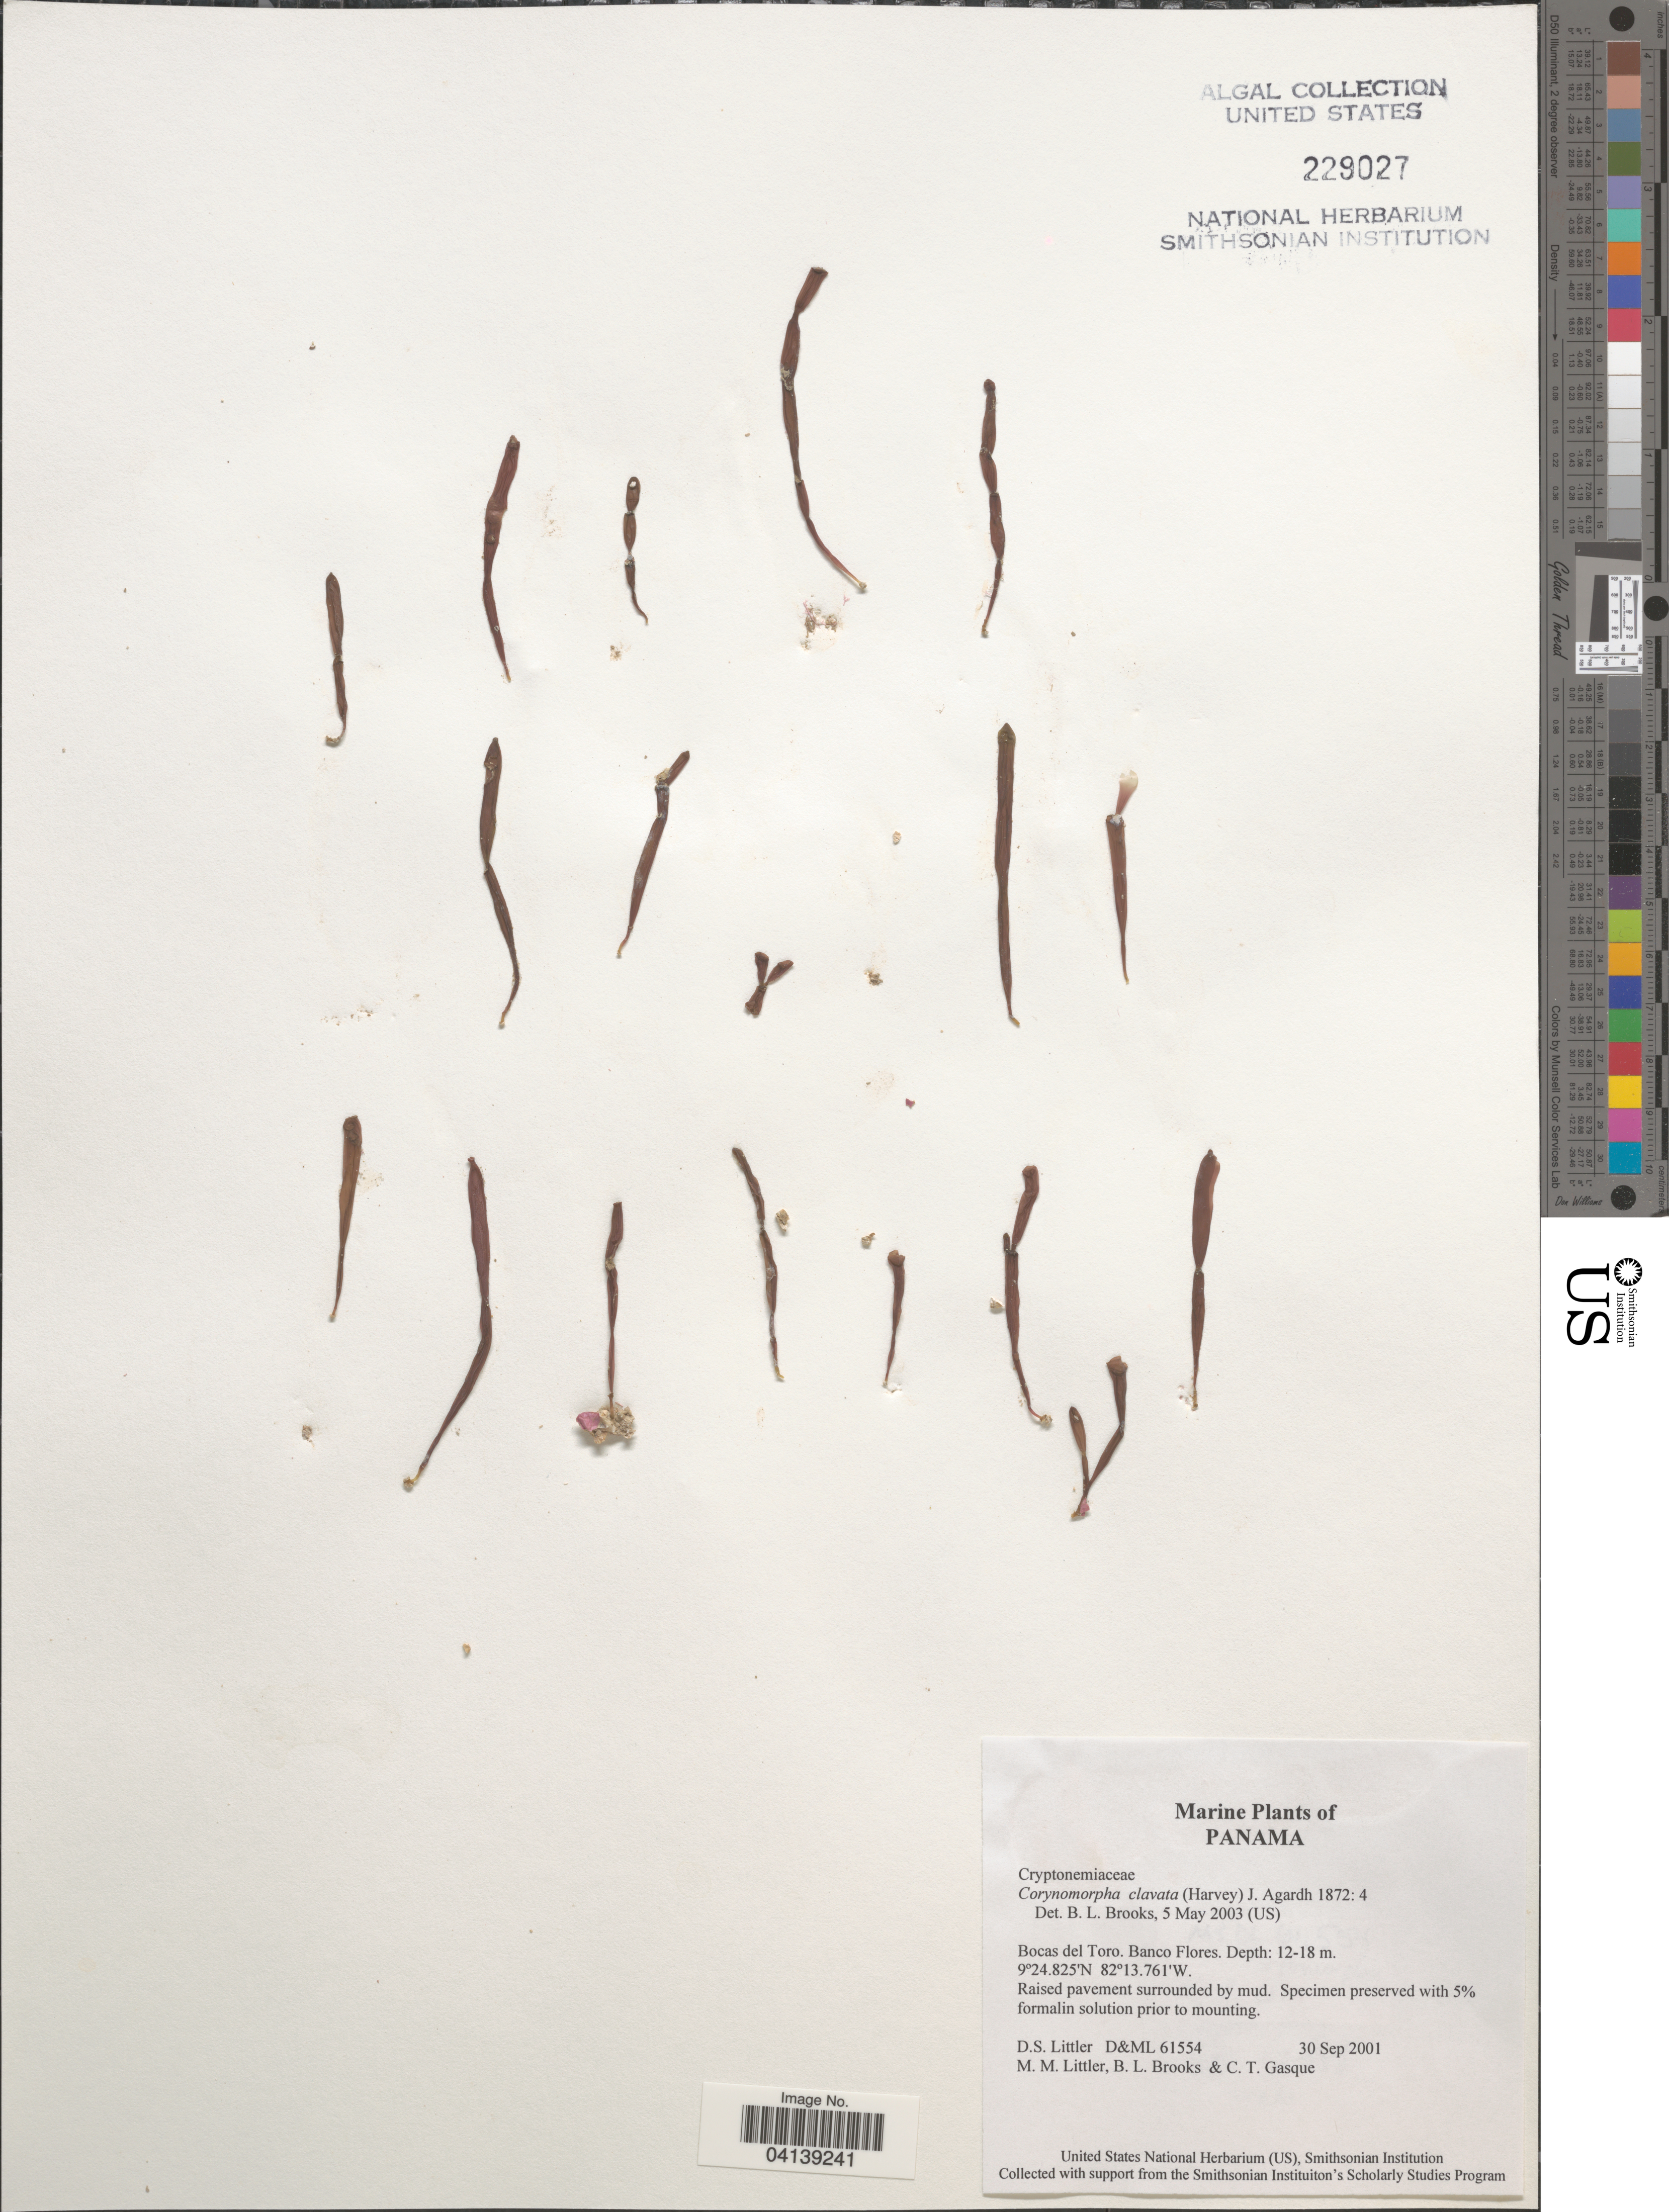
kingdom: Plantae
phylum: Rhodophyta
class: Florideophyceae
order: Halymeniales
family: Halymeniaceae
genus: Corynomorpha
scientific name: Corynomorpha clavata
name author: (Harv.) J. Agardh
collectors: D. S. Littler, B. Brooks & C. Gasque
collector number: D&ML61554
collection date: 2001-09-30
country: Panama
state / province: Bocas del Toro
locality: Banco Flores.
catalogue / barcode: US 229027